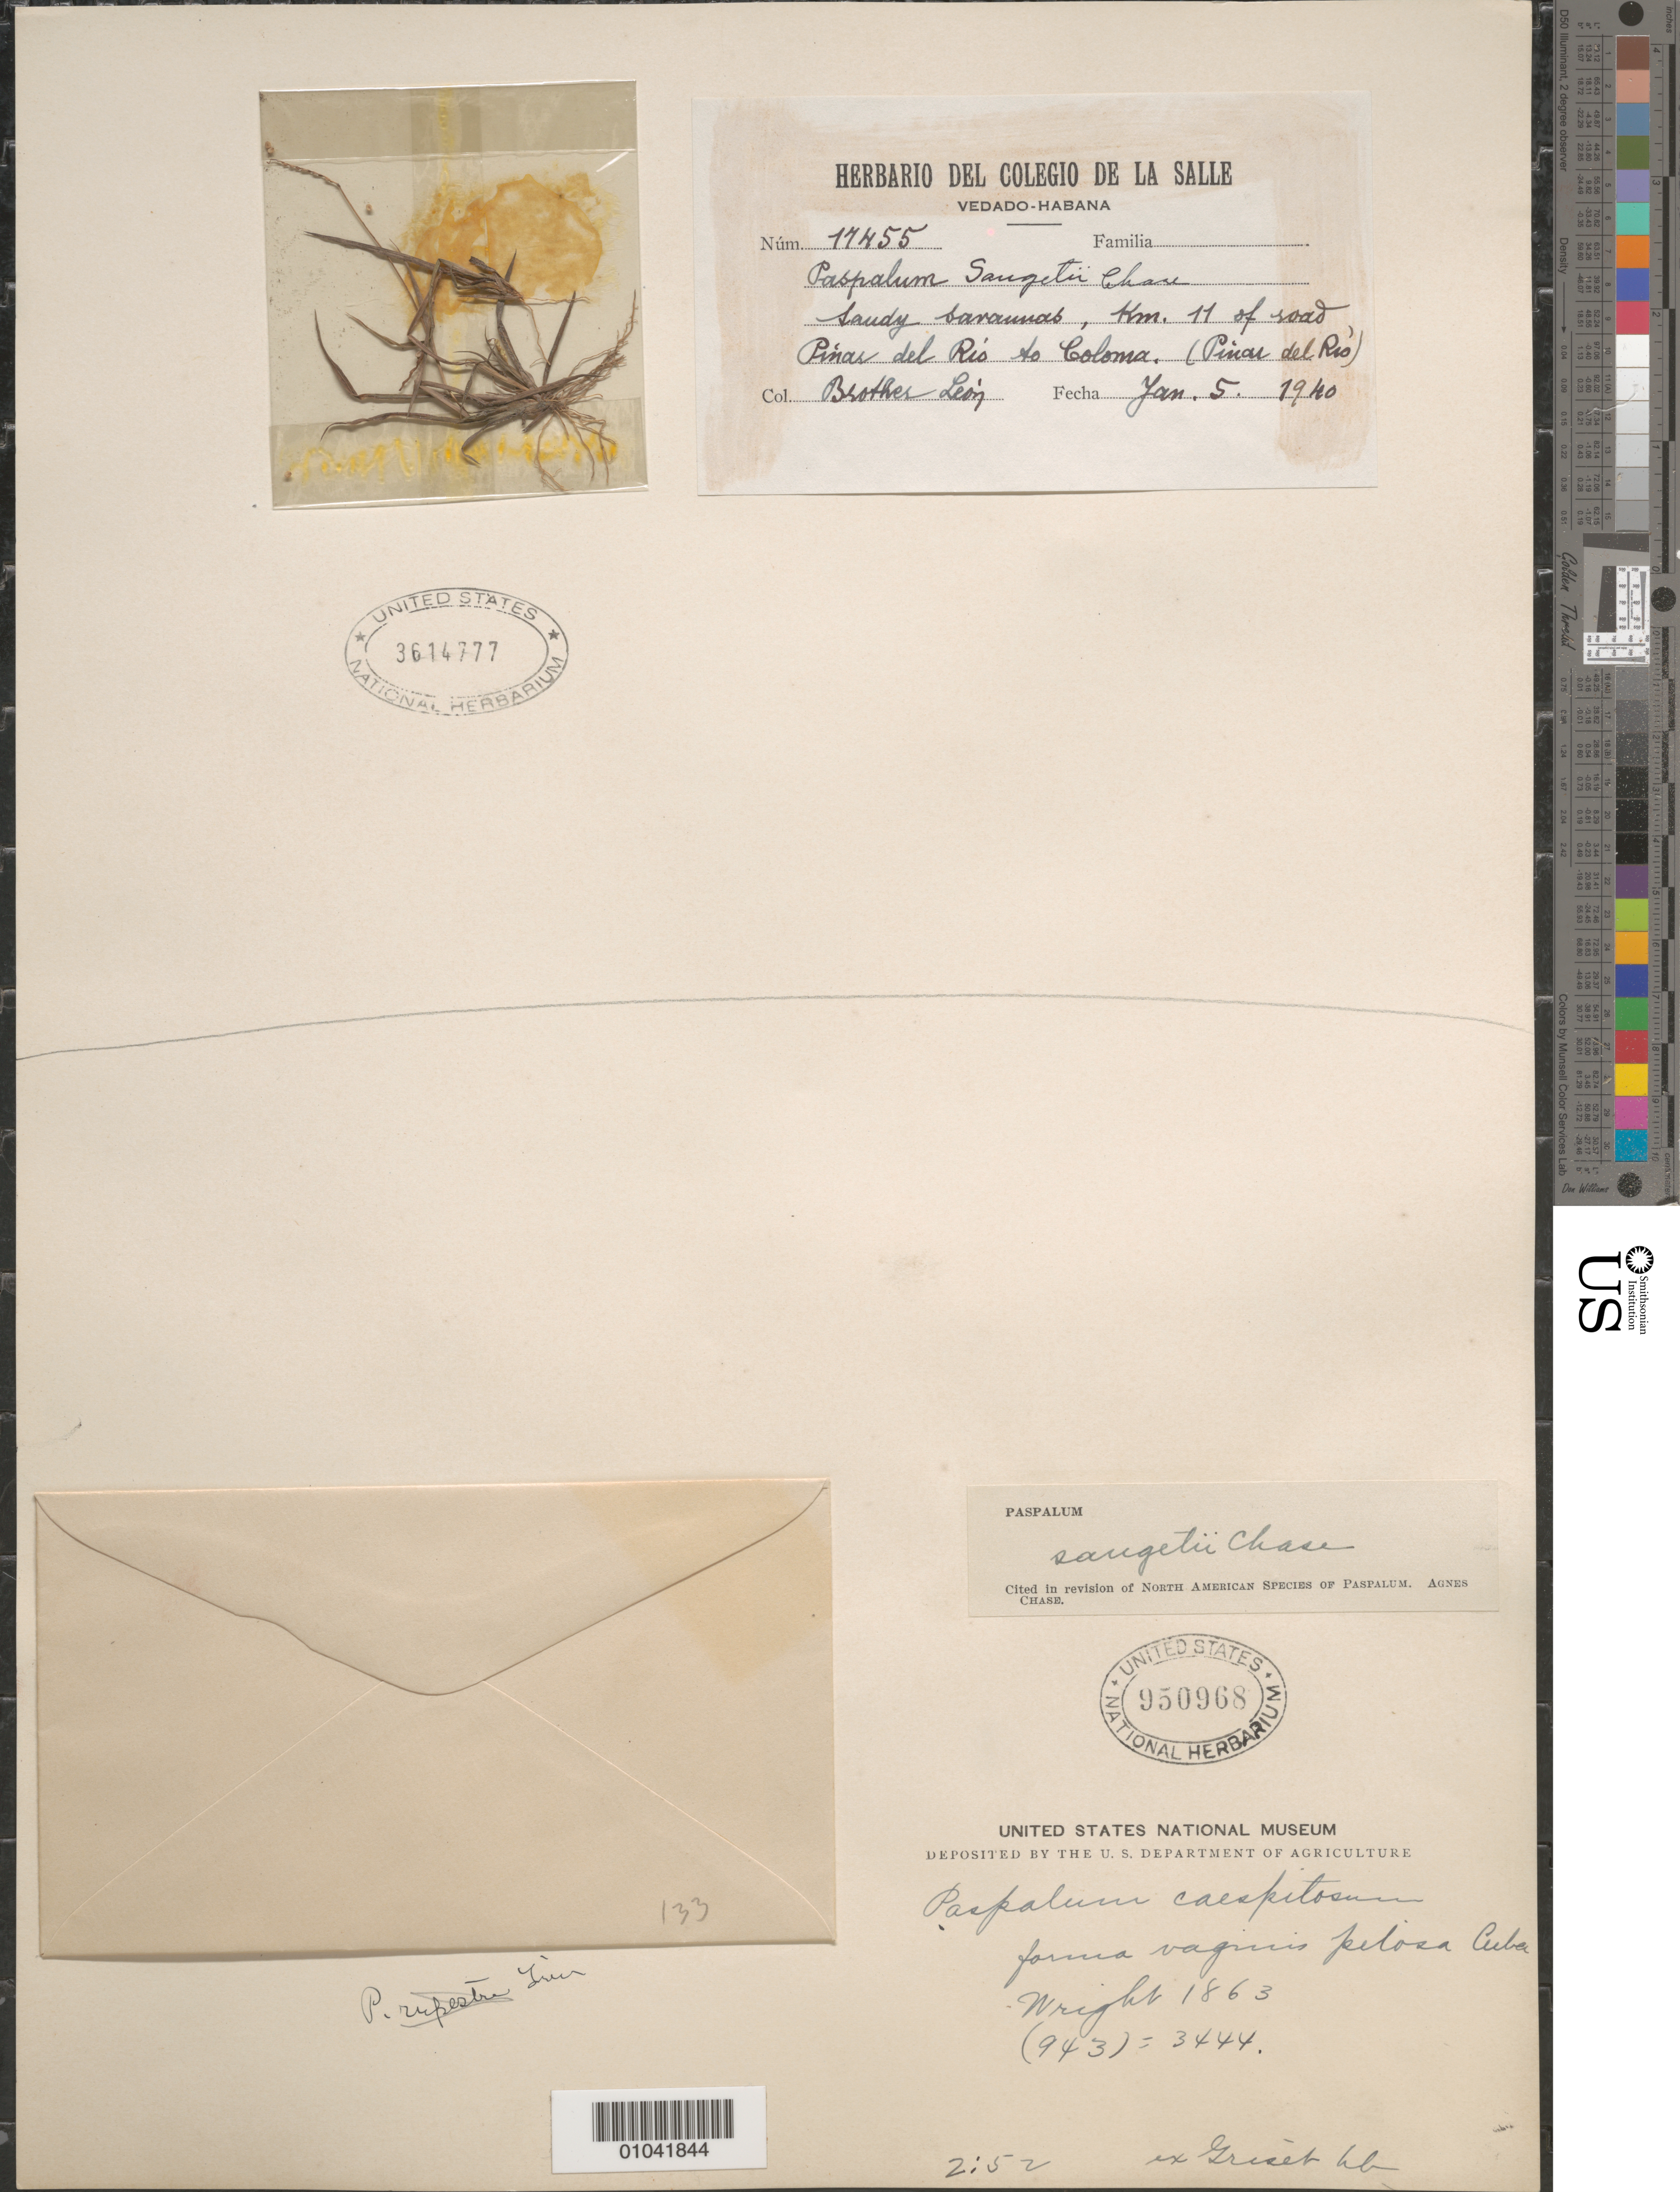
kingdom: Plantae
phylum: Tracheophyta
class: Liliopsida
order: Poales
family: Poaceae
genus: Paspalum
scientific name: Paspalum saugetii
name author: Chase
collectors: Bro. León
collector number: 17455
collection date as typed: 05 Jan 1940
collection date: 1940-01-05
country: Cuba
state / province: Pinar del Rio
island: Cuba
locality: Km 11 of road to Pinar del Rio to Coloma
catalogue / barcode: US 3614777